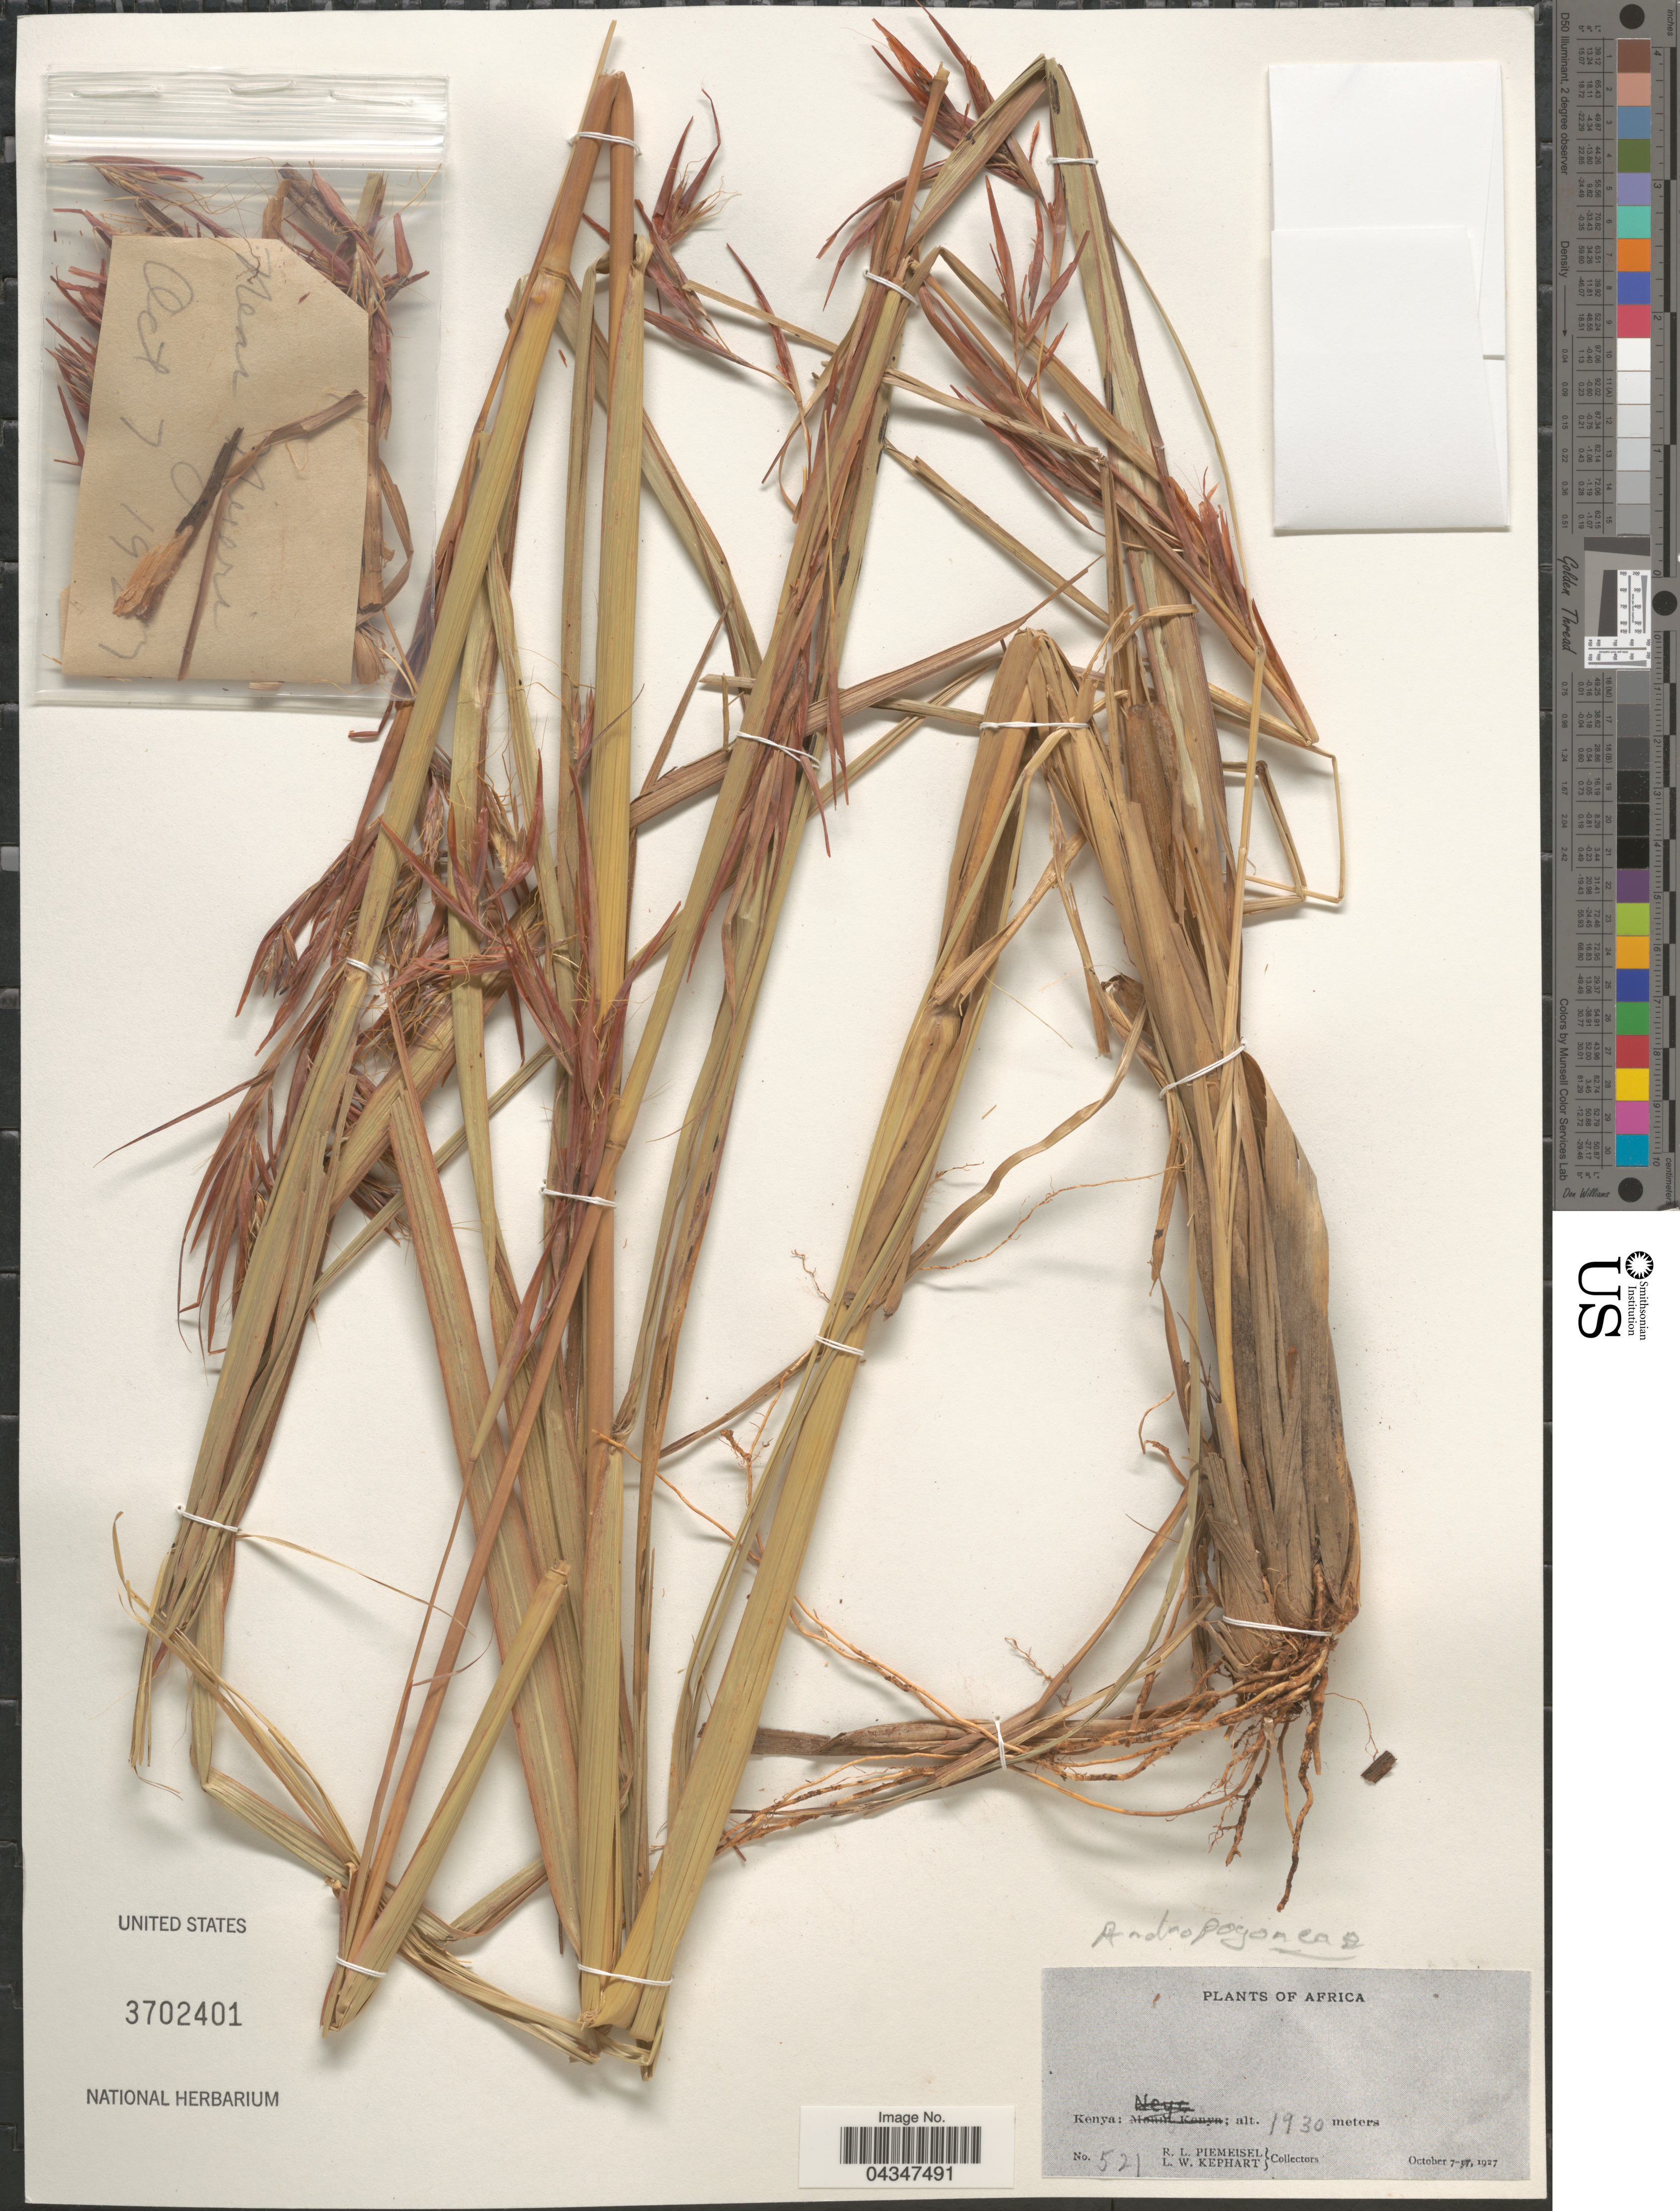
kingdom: Plantae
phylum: Tracheophyta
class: Liliopsida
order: Poales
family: Poaceae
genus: Andropogon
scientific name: Andropogon sp.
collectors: R. L. Piemeisel & L. W. Kephart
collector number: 521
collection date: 1927-10-07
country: Kenya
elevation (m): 1930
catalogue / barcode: US 3702401